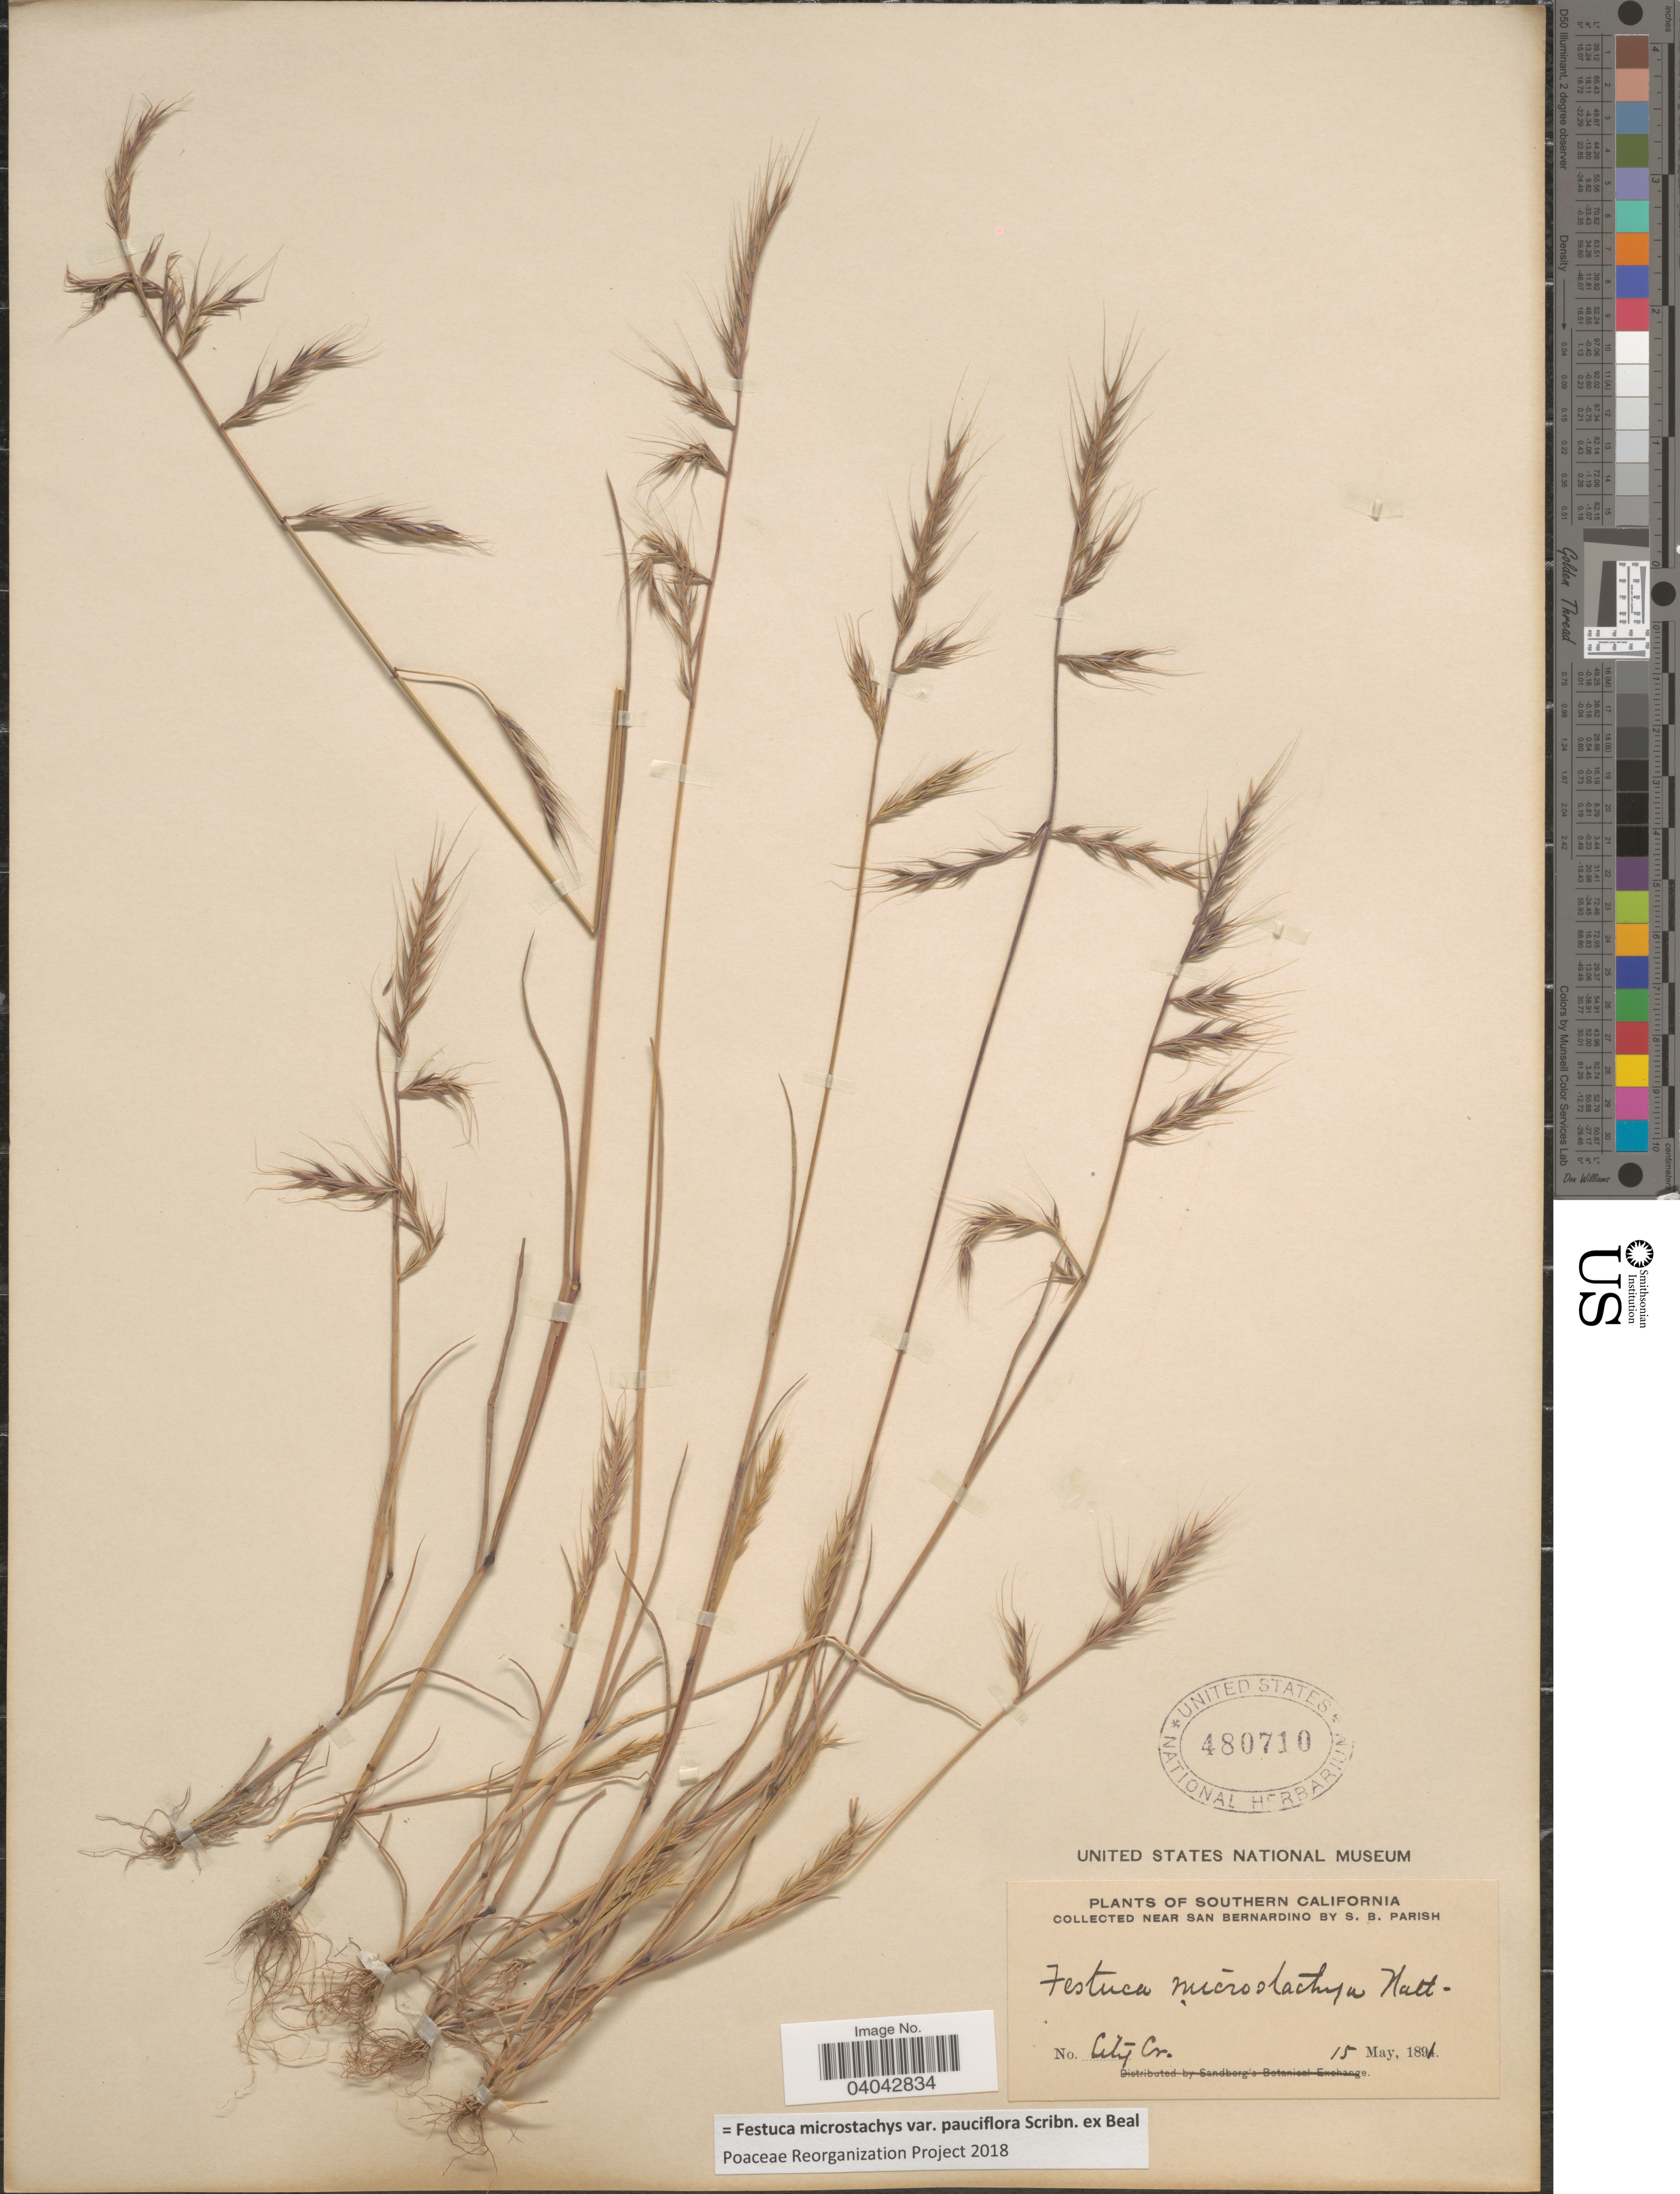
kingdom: Plantae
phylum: Tracheophyta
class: Liliopsida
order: Poales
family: Poaceae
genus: Festuca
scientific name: Festuca microstachys var. pauciflora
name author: Scribn. ex W.J. Beal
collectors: S. B. Parish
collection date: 1891-05-15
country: United States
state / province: California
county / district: San Bernardino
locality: Southern California. Near San Bernardino. City Cr.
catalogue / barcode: US 480710